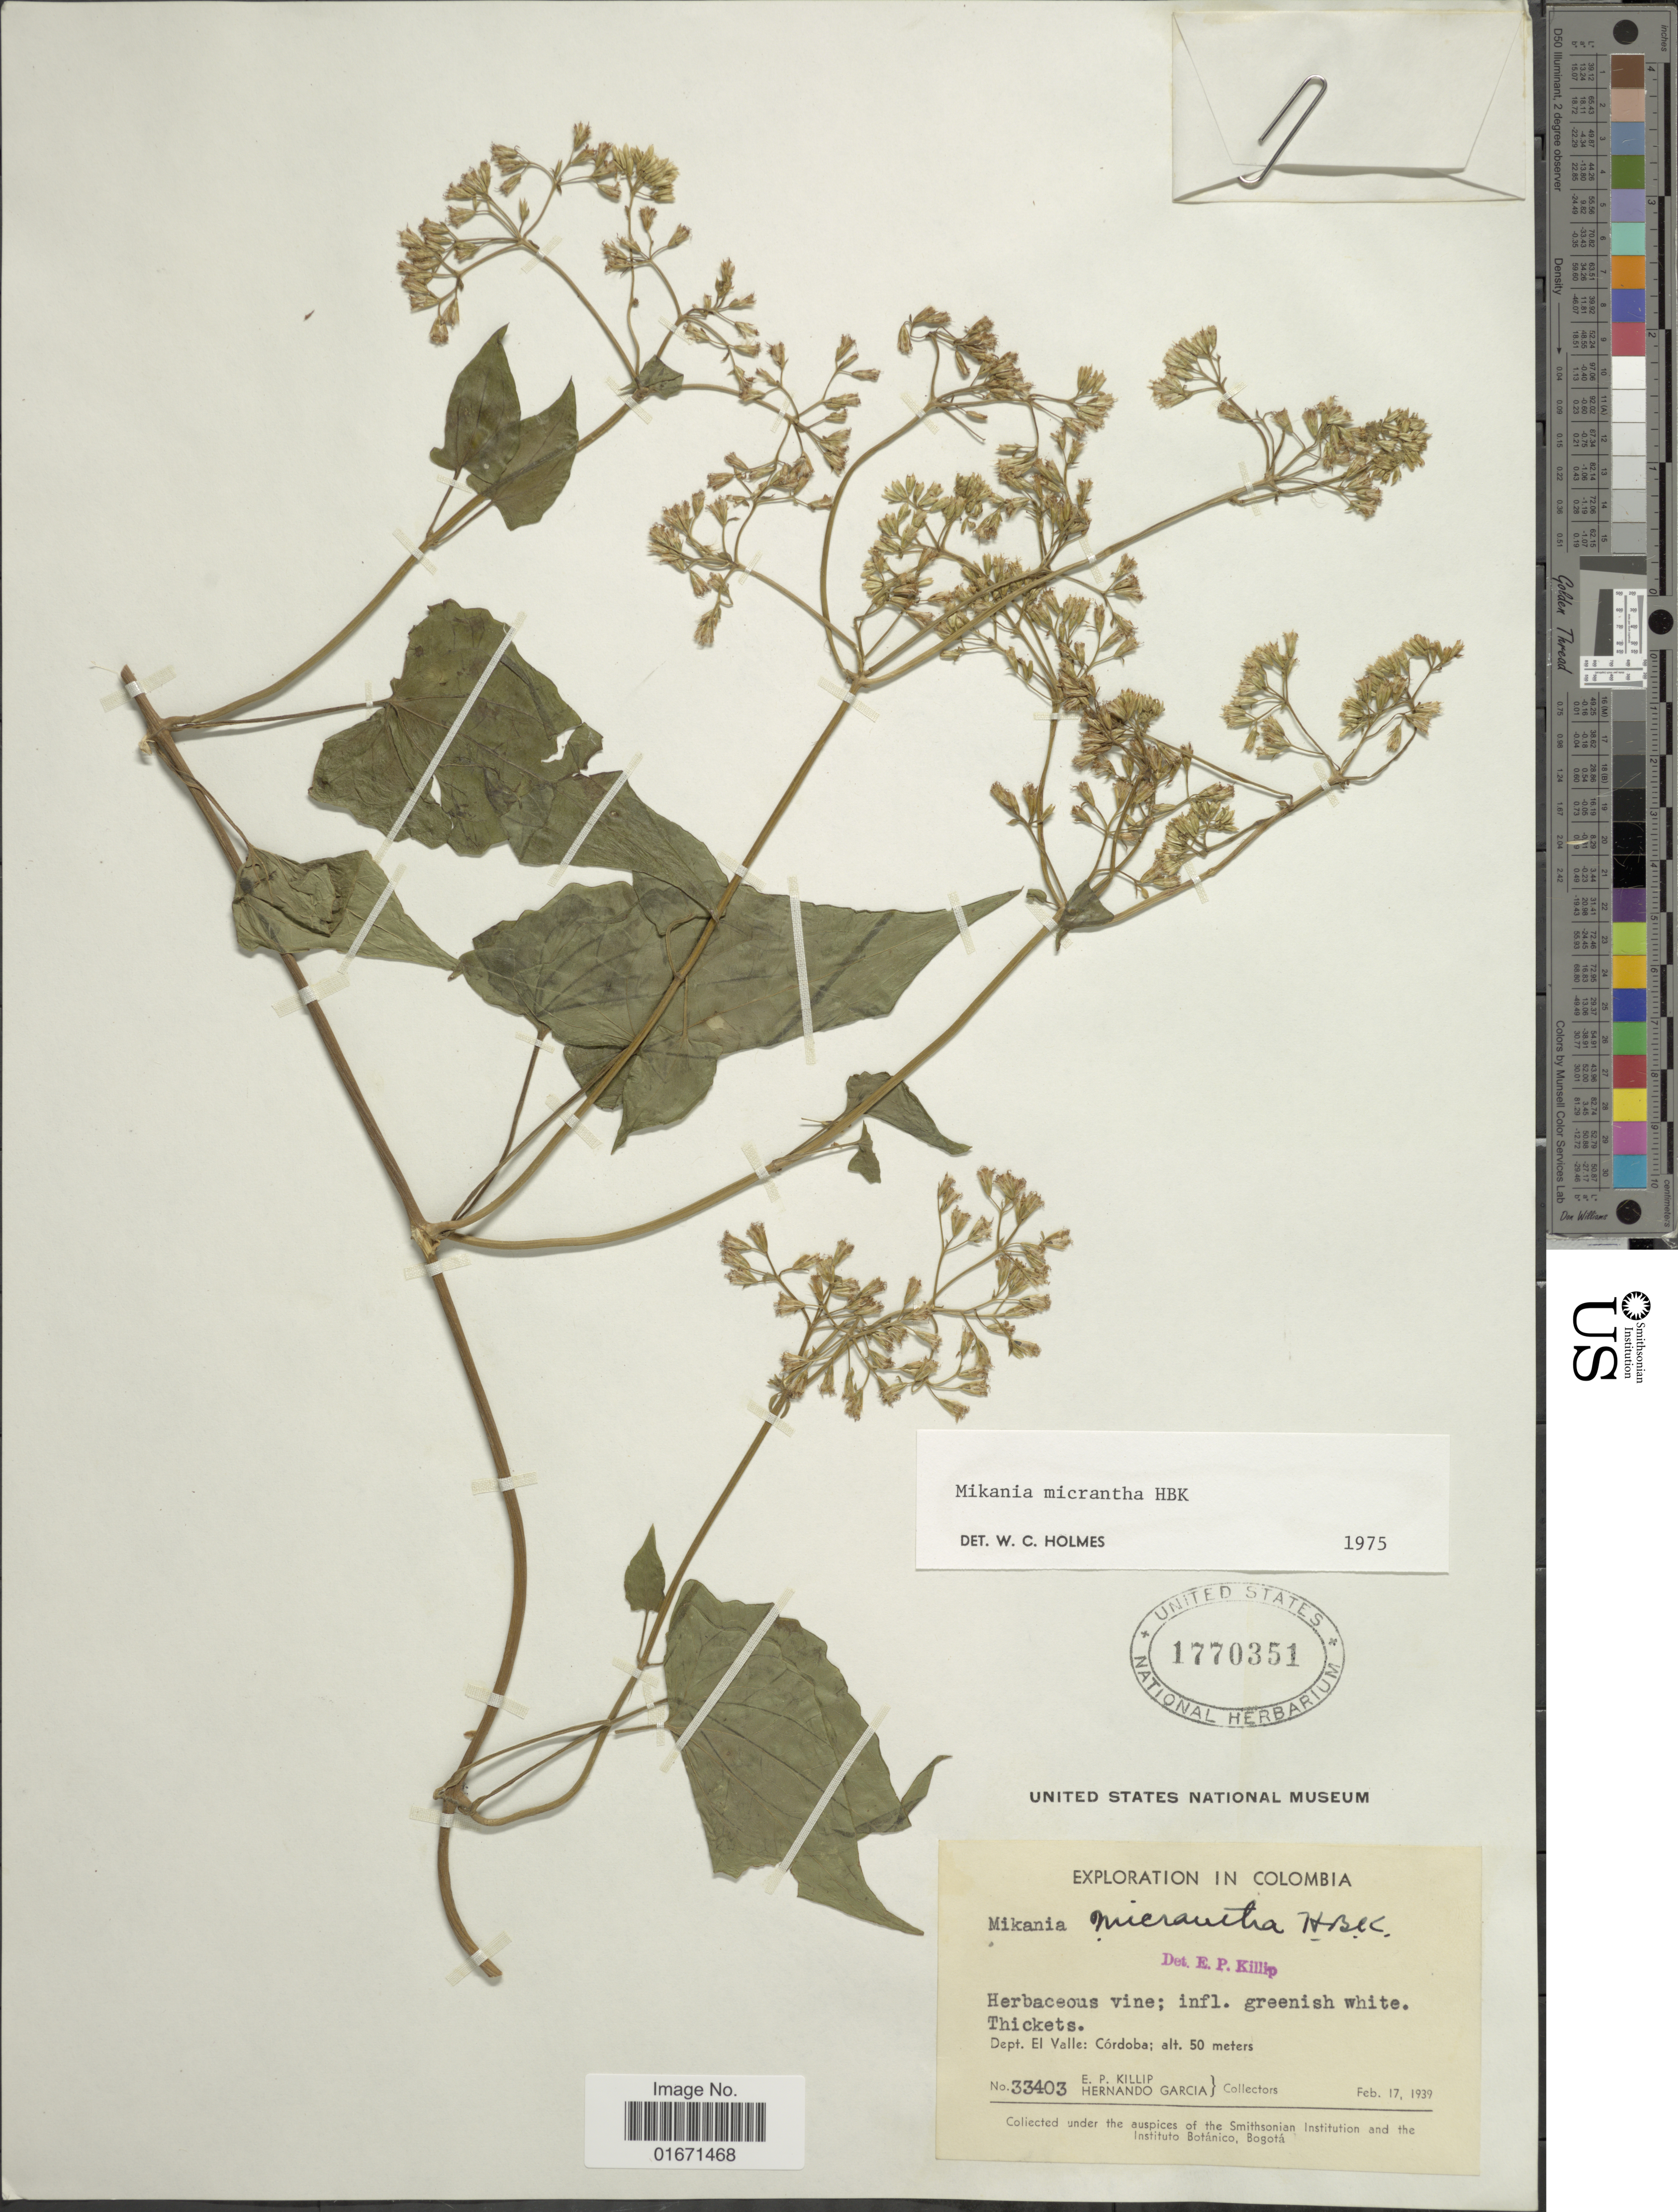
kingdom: Plantae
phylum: Tracheophyta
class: Magnoliopsida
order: Asterales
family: Asteraceae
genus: Mikania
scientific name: Mikania micrantha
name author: Kunth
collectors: E. P. Killip & H. Garcia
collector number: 33403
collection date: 1939-02-17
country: Colombia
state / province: Valle del Cauca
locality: Dept. El Valle; Córdoba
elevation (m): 50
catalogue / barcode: US 1770351